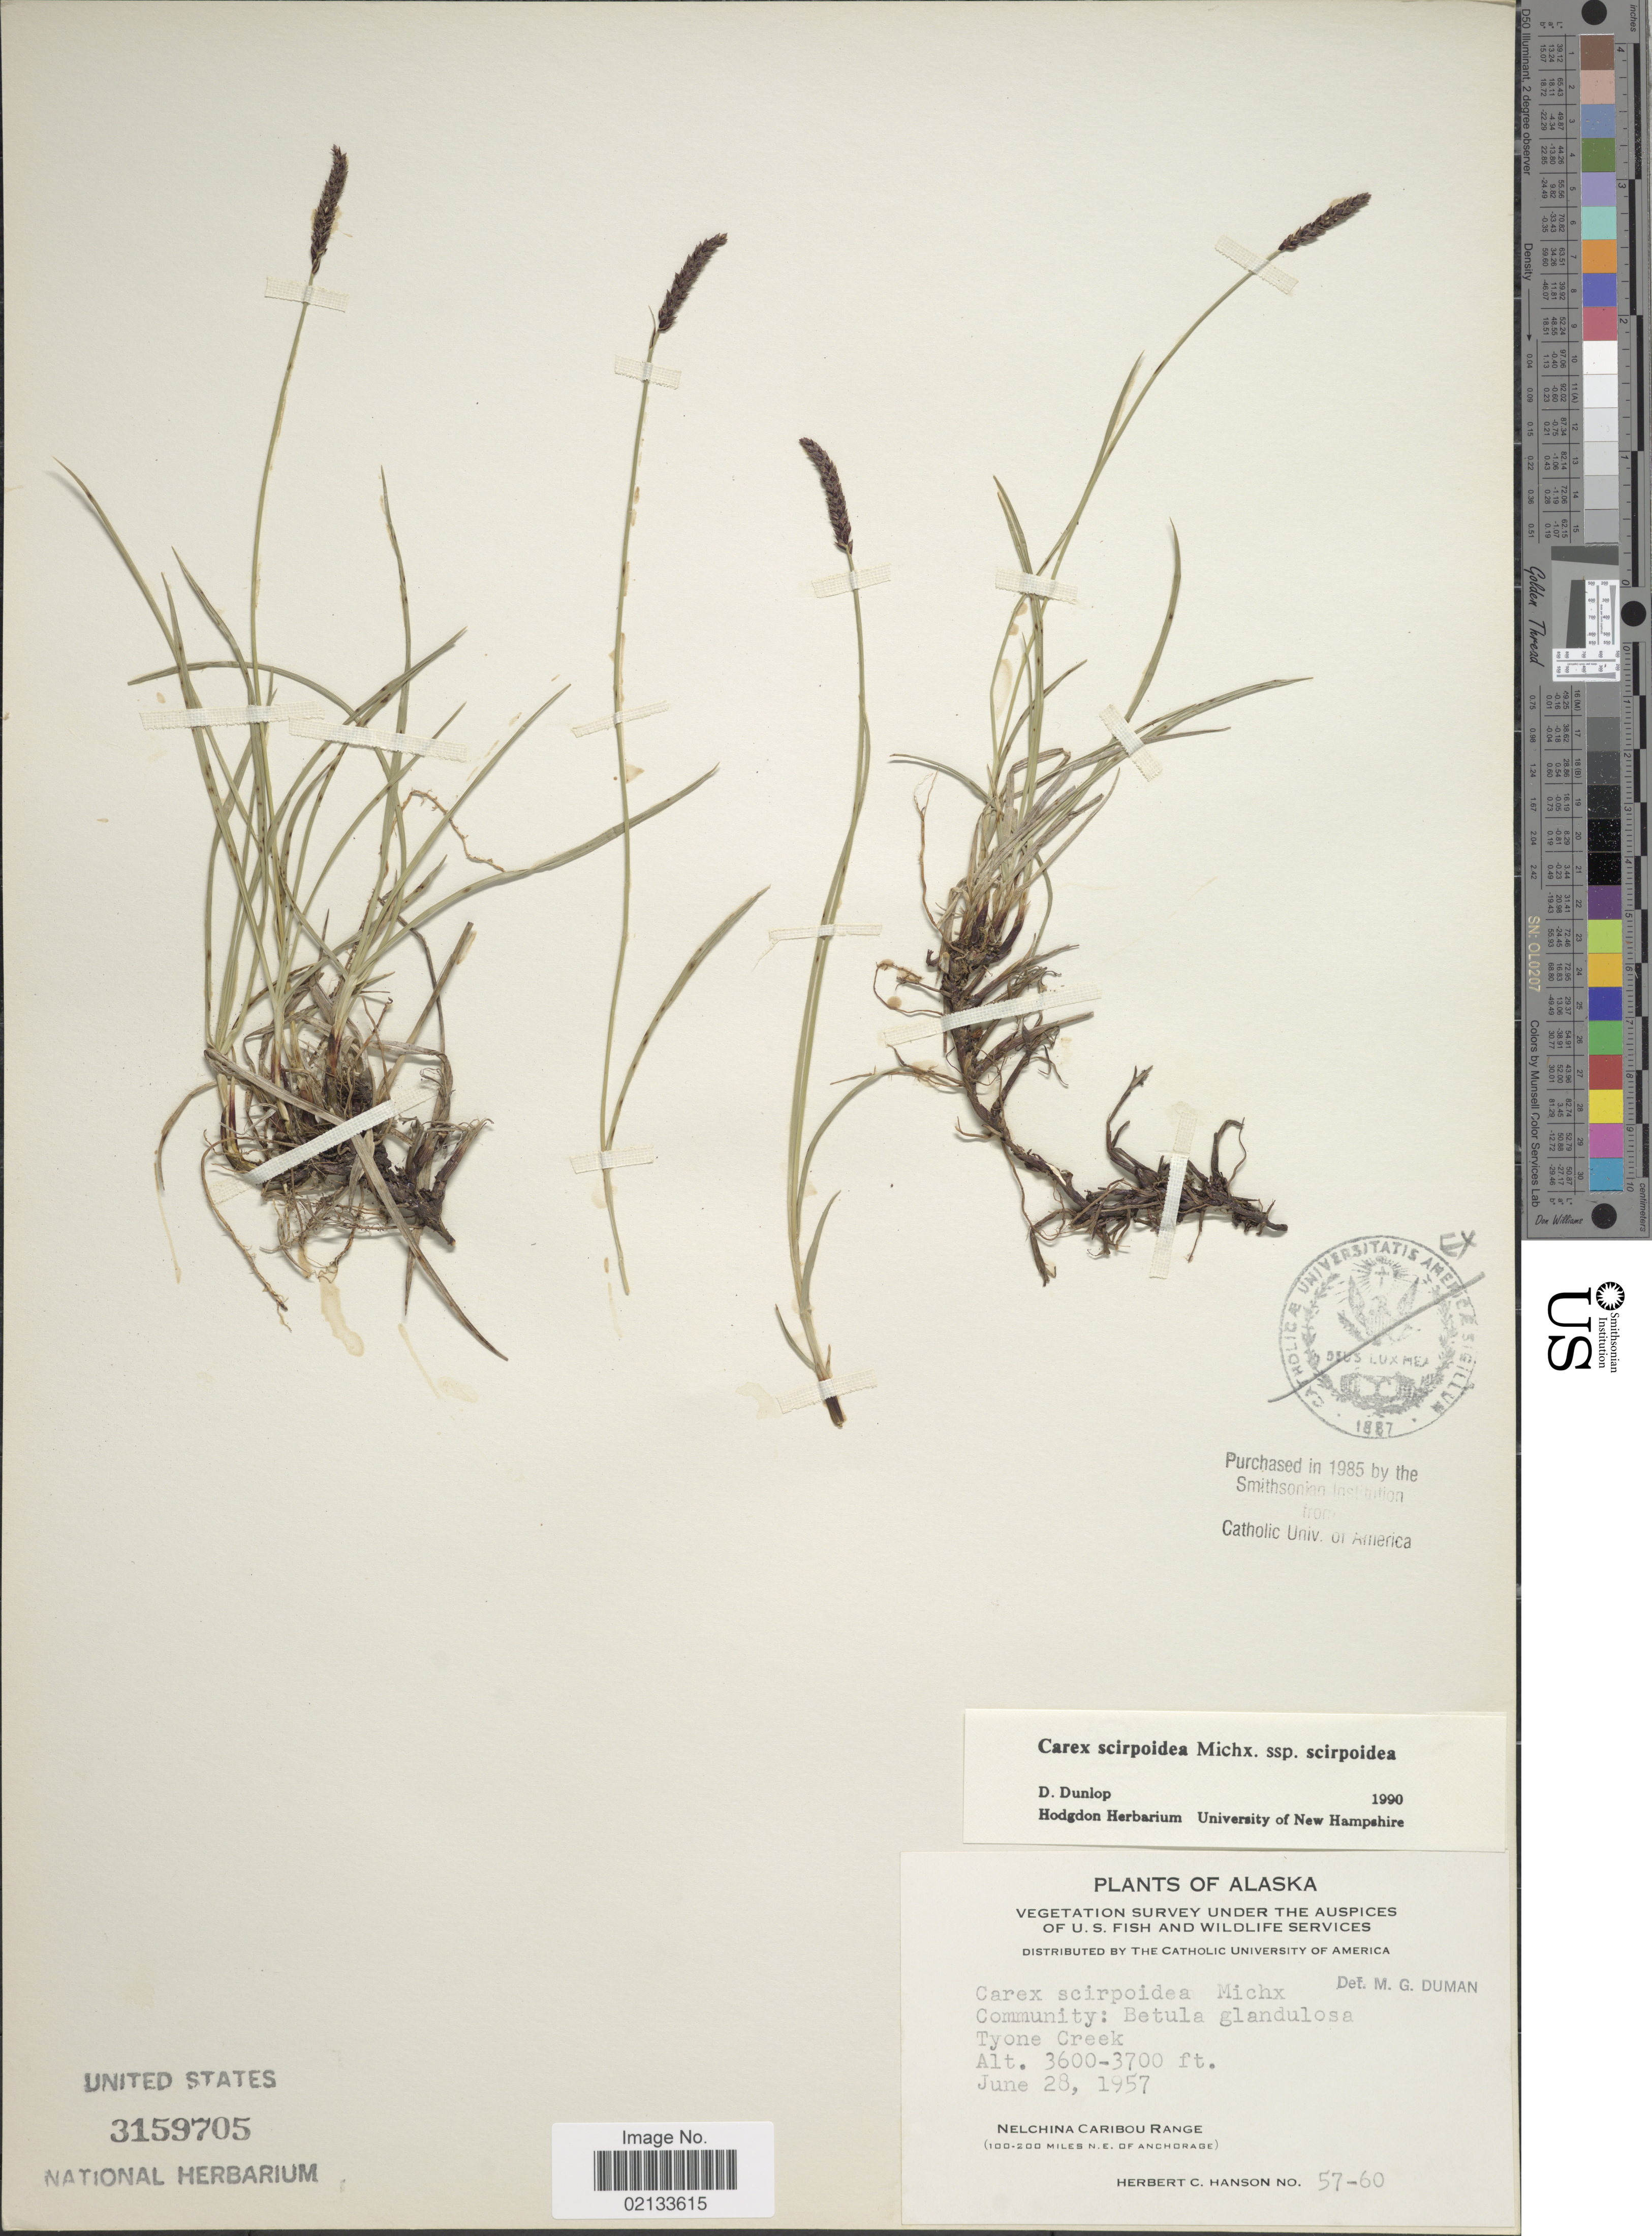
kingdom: Plantae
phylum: Tracheophyta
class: Liliopsida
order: Poales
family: Cyperaceae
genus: Carex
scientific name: Carex scirpoidea subsp. scirpoidea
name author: Michx.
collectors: H. Hanson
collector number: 57-60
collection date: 1957-06-28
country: United States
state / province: Alaska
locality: Tyone Creek, Nelchina Caribou Range (100-200 miles N.E. of Anchorage)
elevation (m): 1097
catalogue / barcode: US 3159705